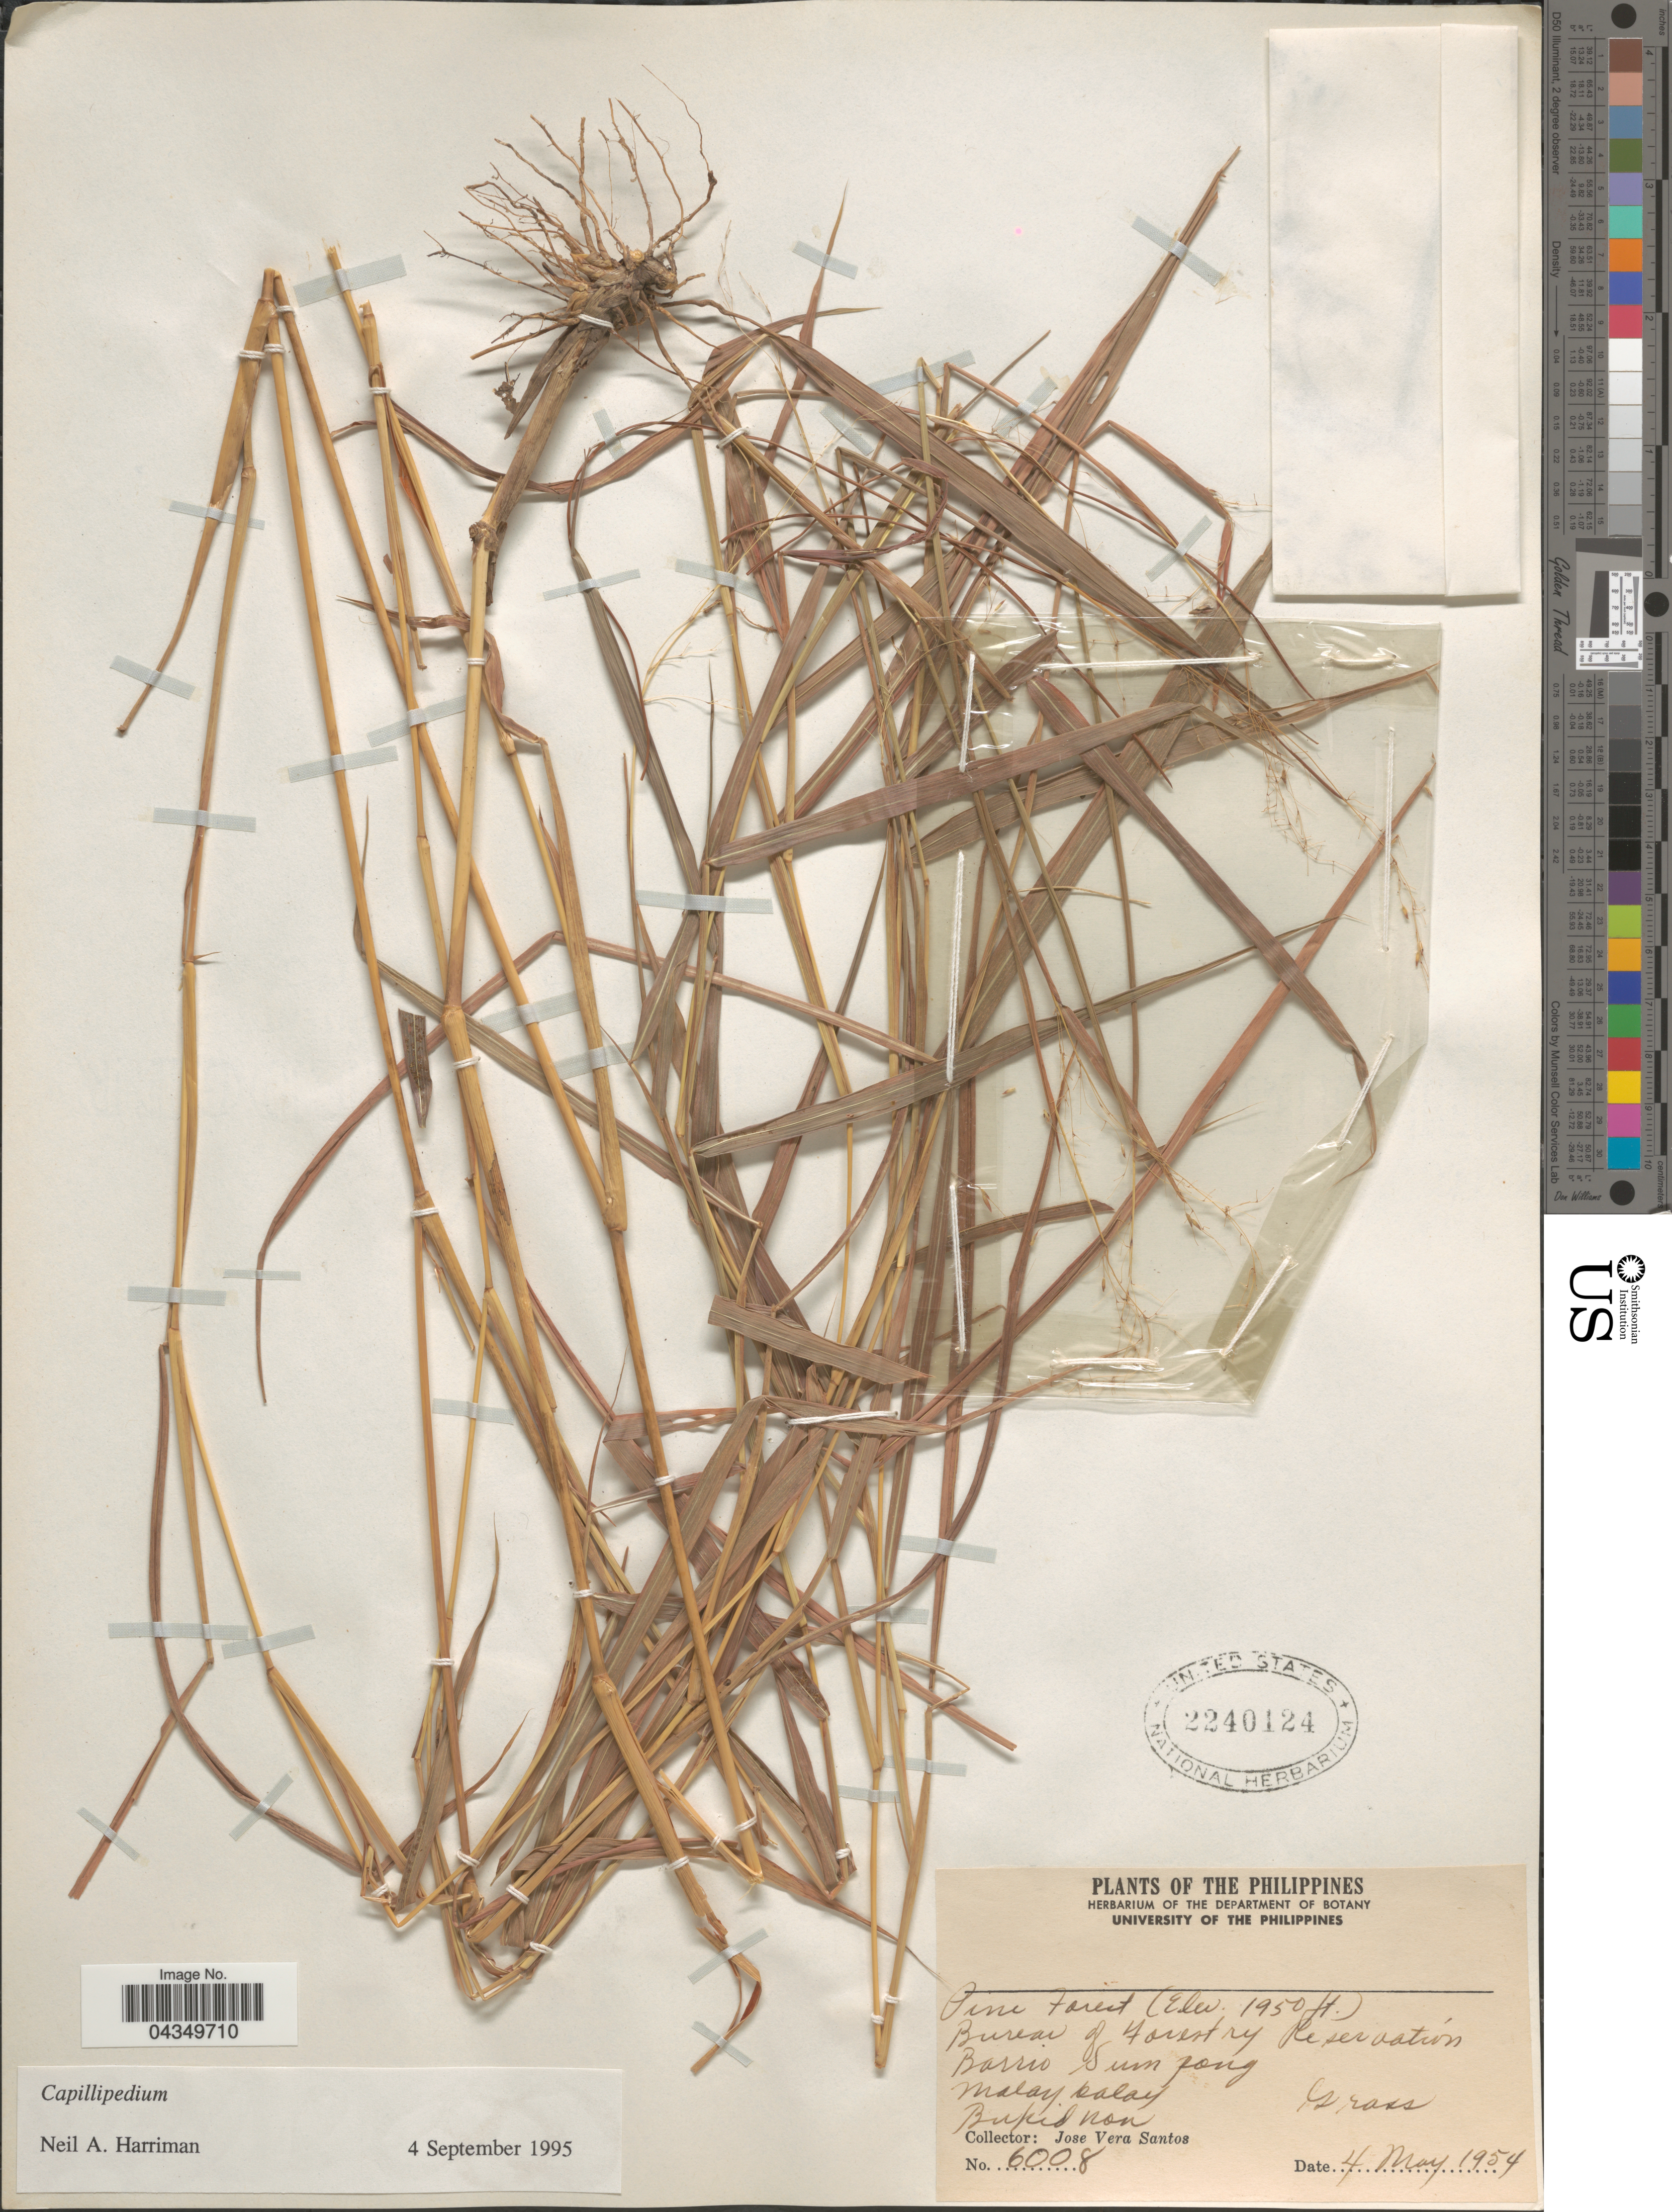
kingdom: Plantae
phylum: Tracheophyta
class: Liliopsida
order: Poales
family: Poaceae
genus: Capillipedium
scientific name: Capillipedium sp.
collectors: J. V. Santos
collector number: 6008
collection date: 1954-05-04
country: Philippines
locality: Pine Forest. Bureau of Forestry Reservation. Barrio Sumpong. Malay balay. Bukidnon.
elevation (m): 594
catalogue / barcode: US 2240124